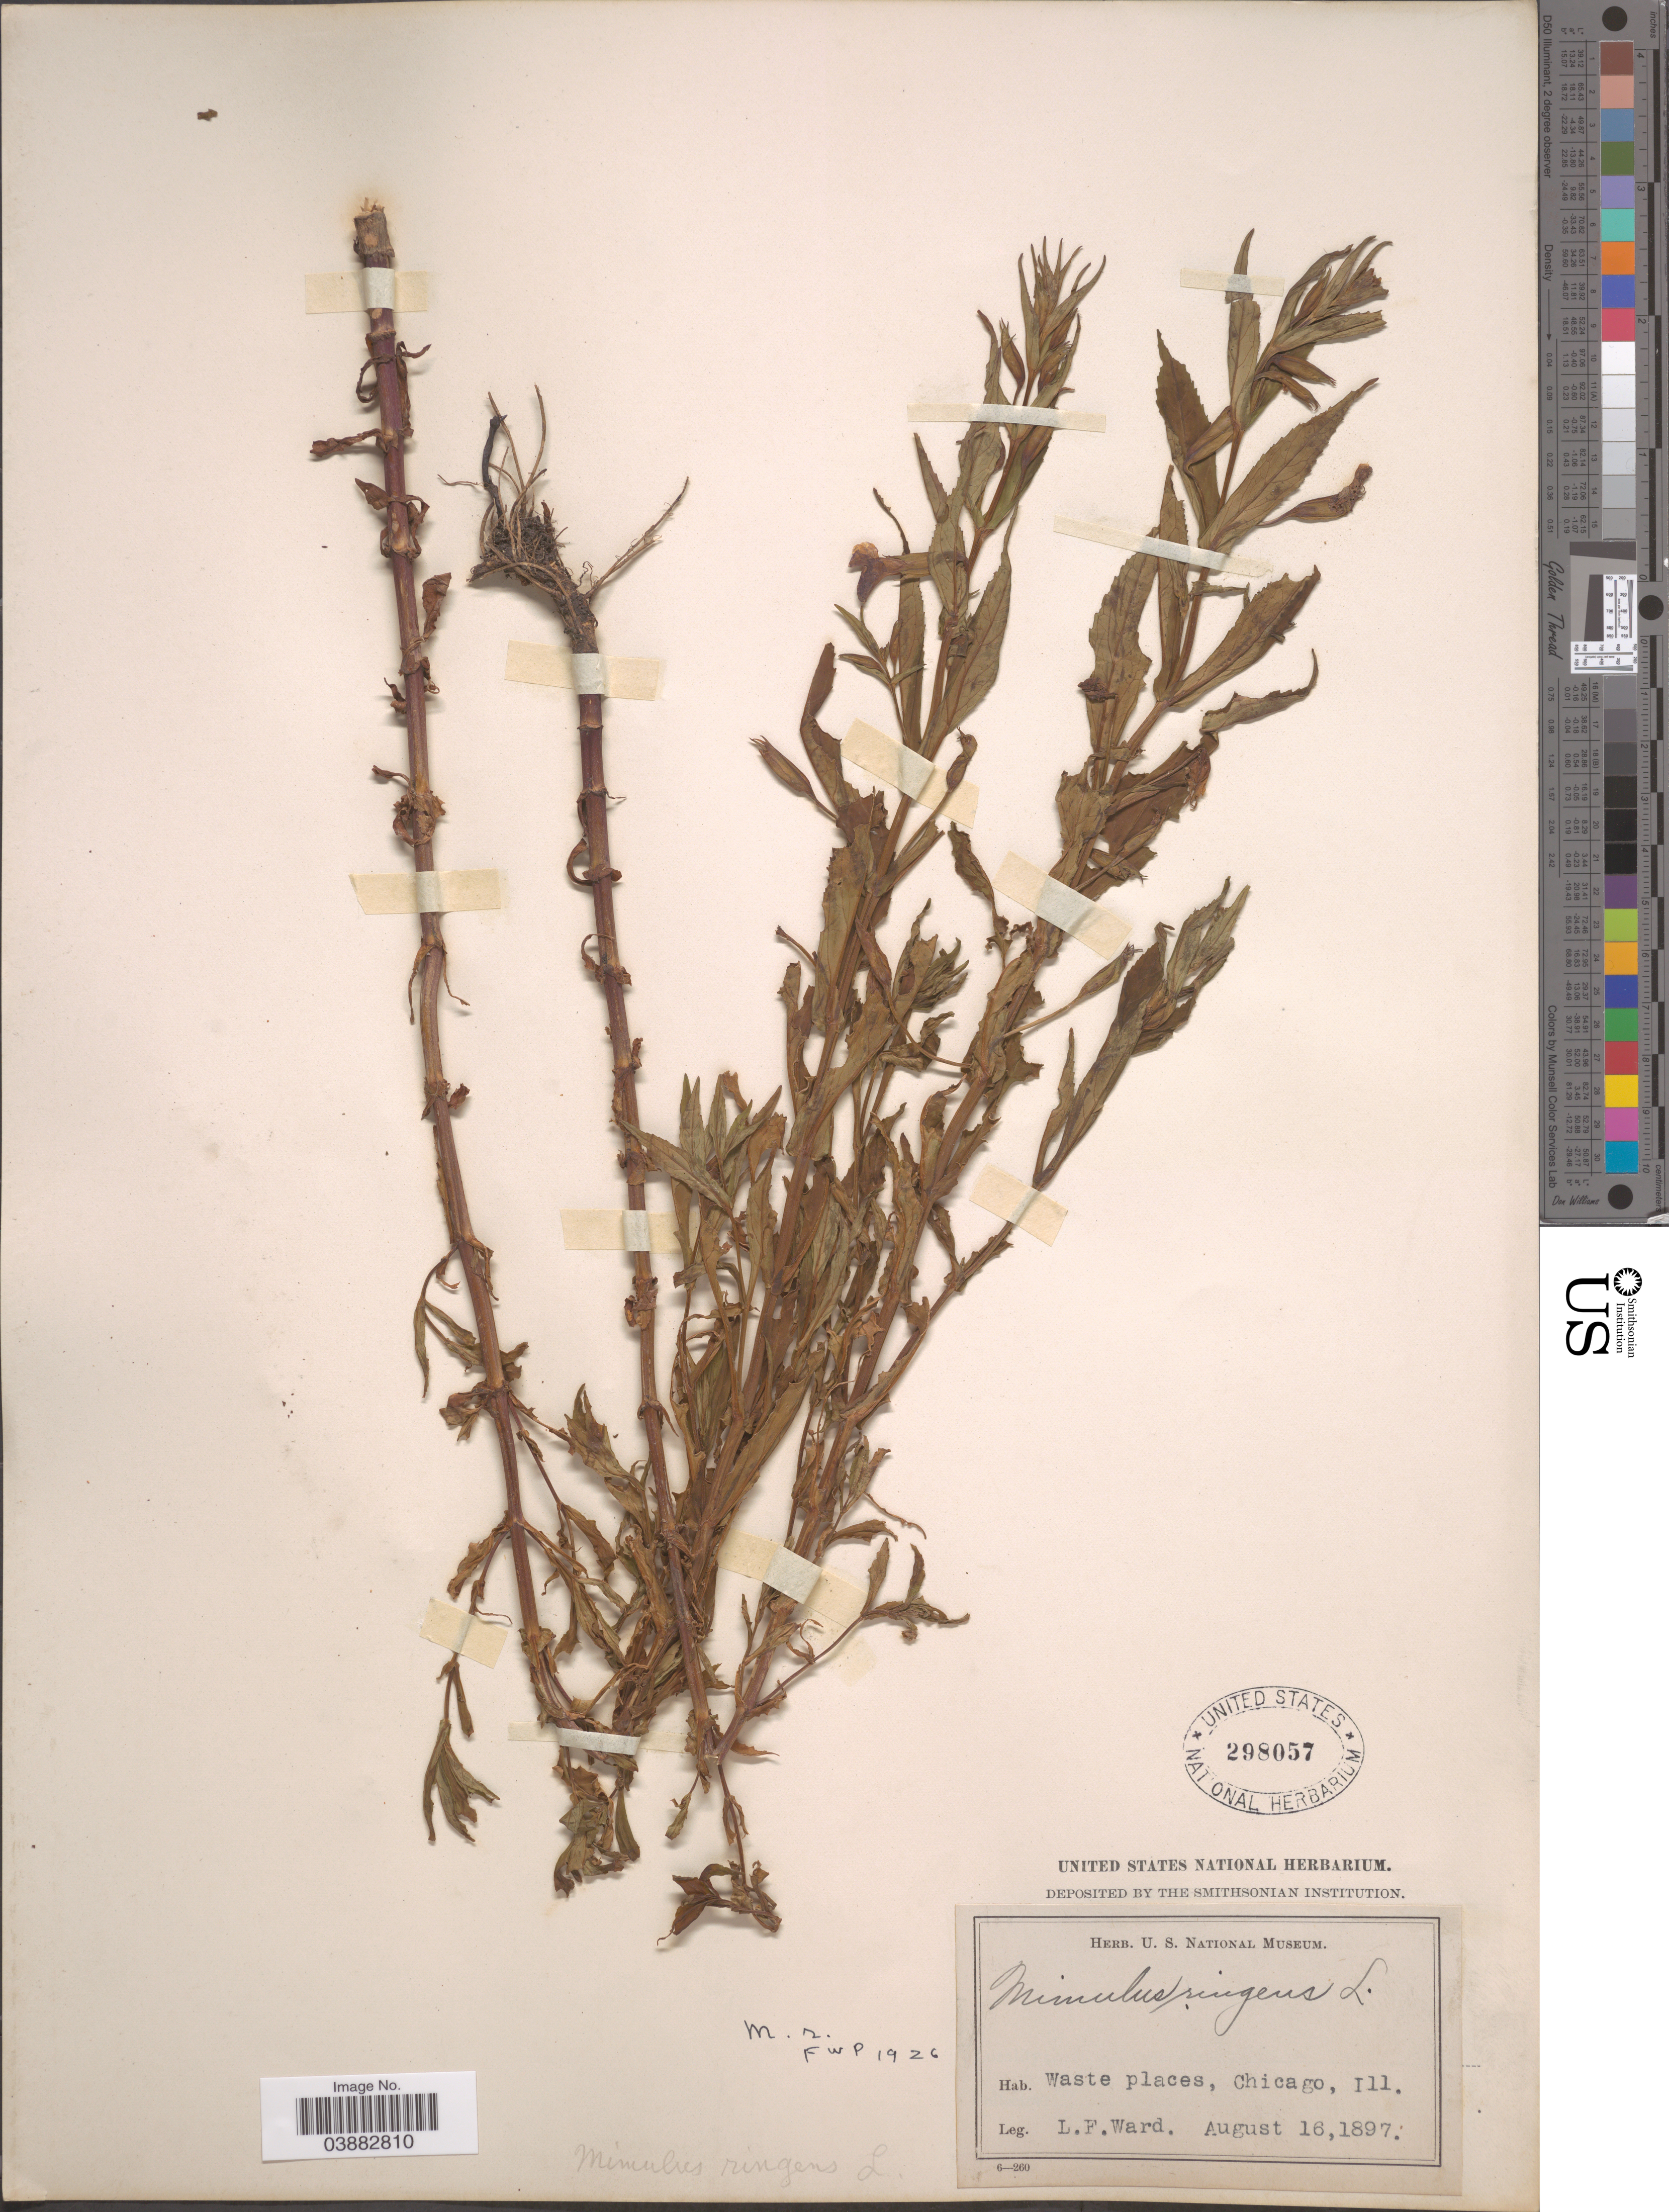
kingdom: Plantae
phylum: Tracheophyta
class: Magnoliopsida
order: Lamiales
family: Phrymaceae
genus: Mimulus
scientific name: Mimulus ringens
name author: L.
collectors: L. Ward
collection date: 1897-08-16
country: United States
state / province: Illinois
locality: Waste places, Chicago.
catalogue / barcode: US 298057